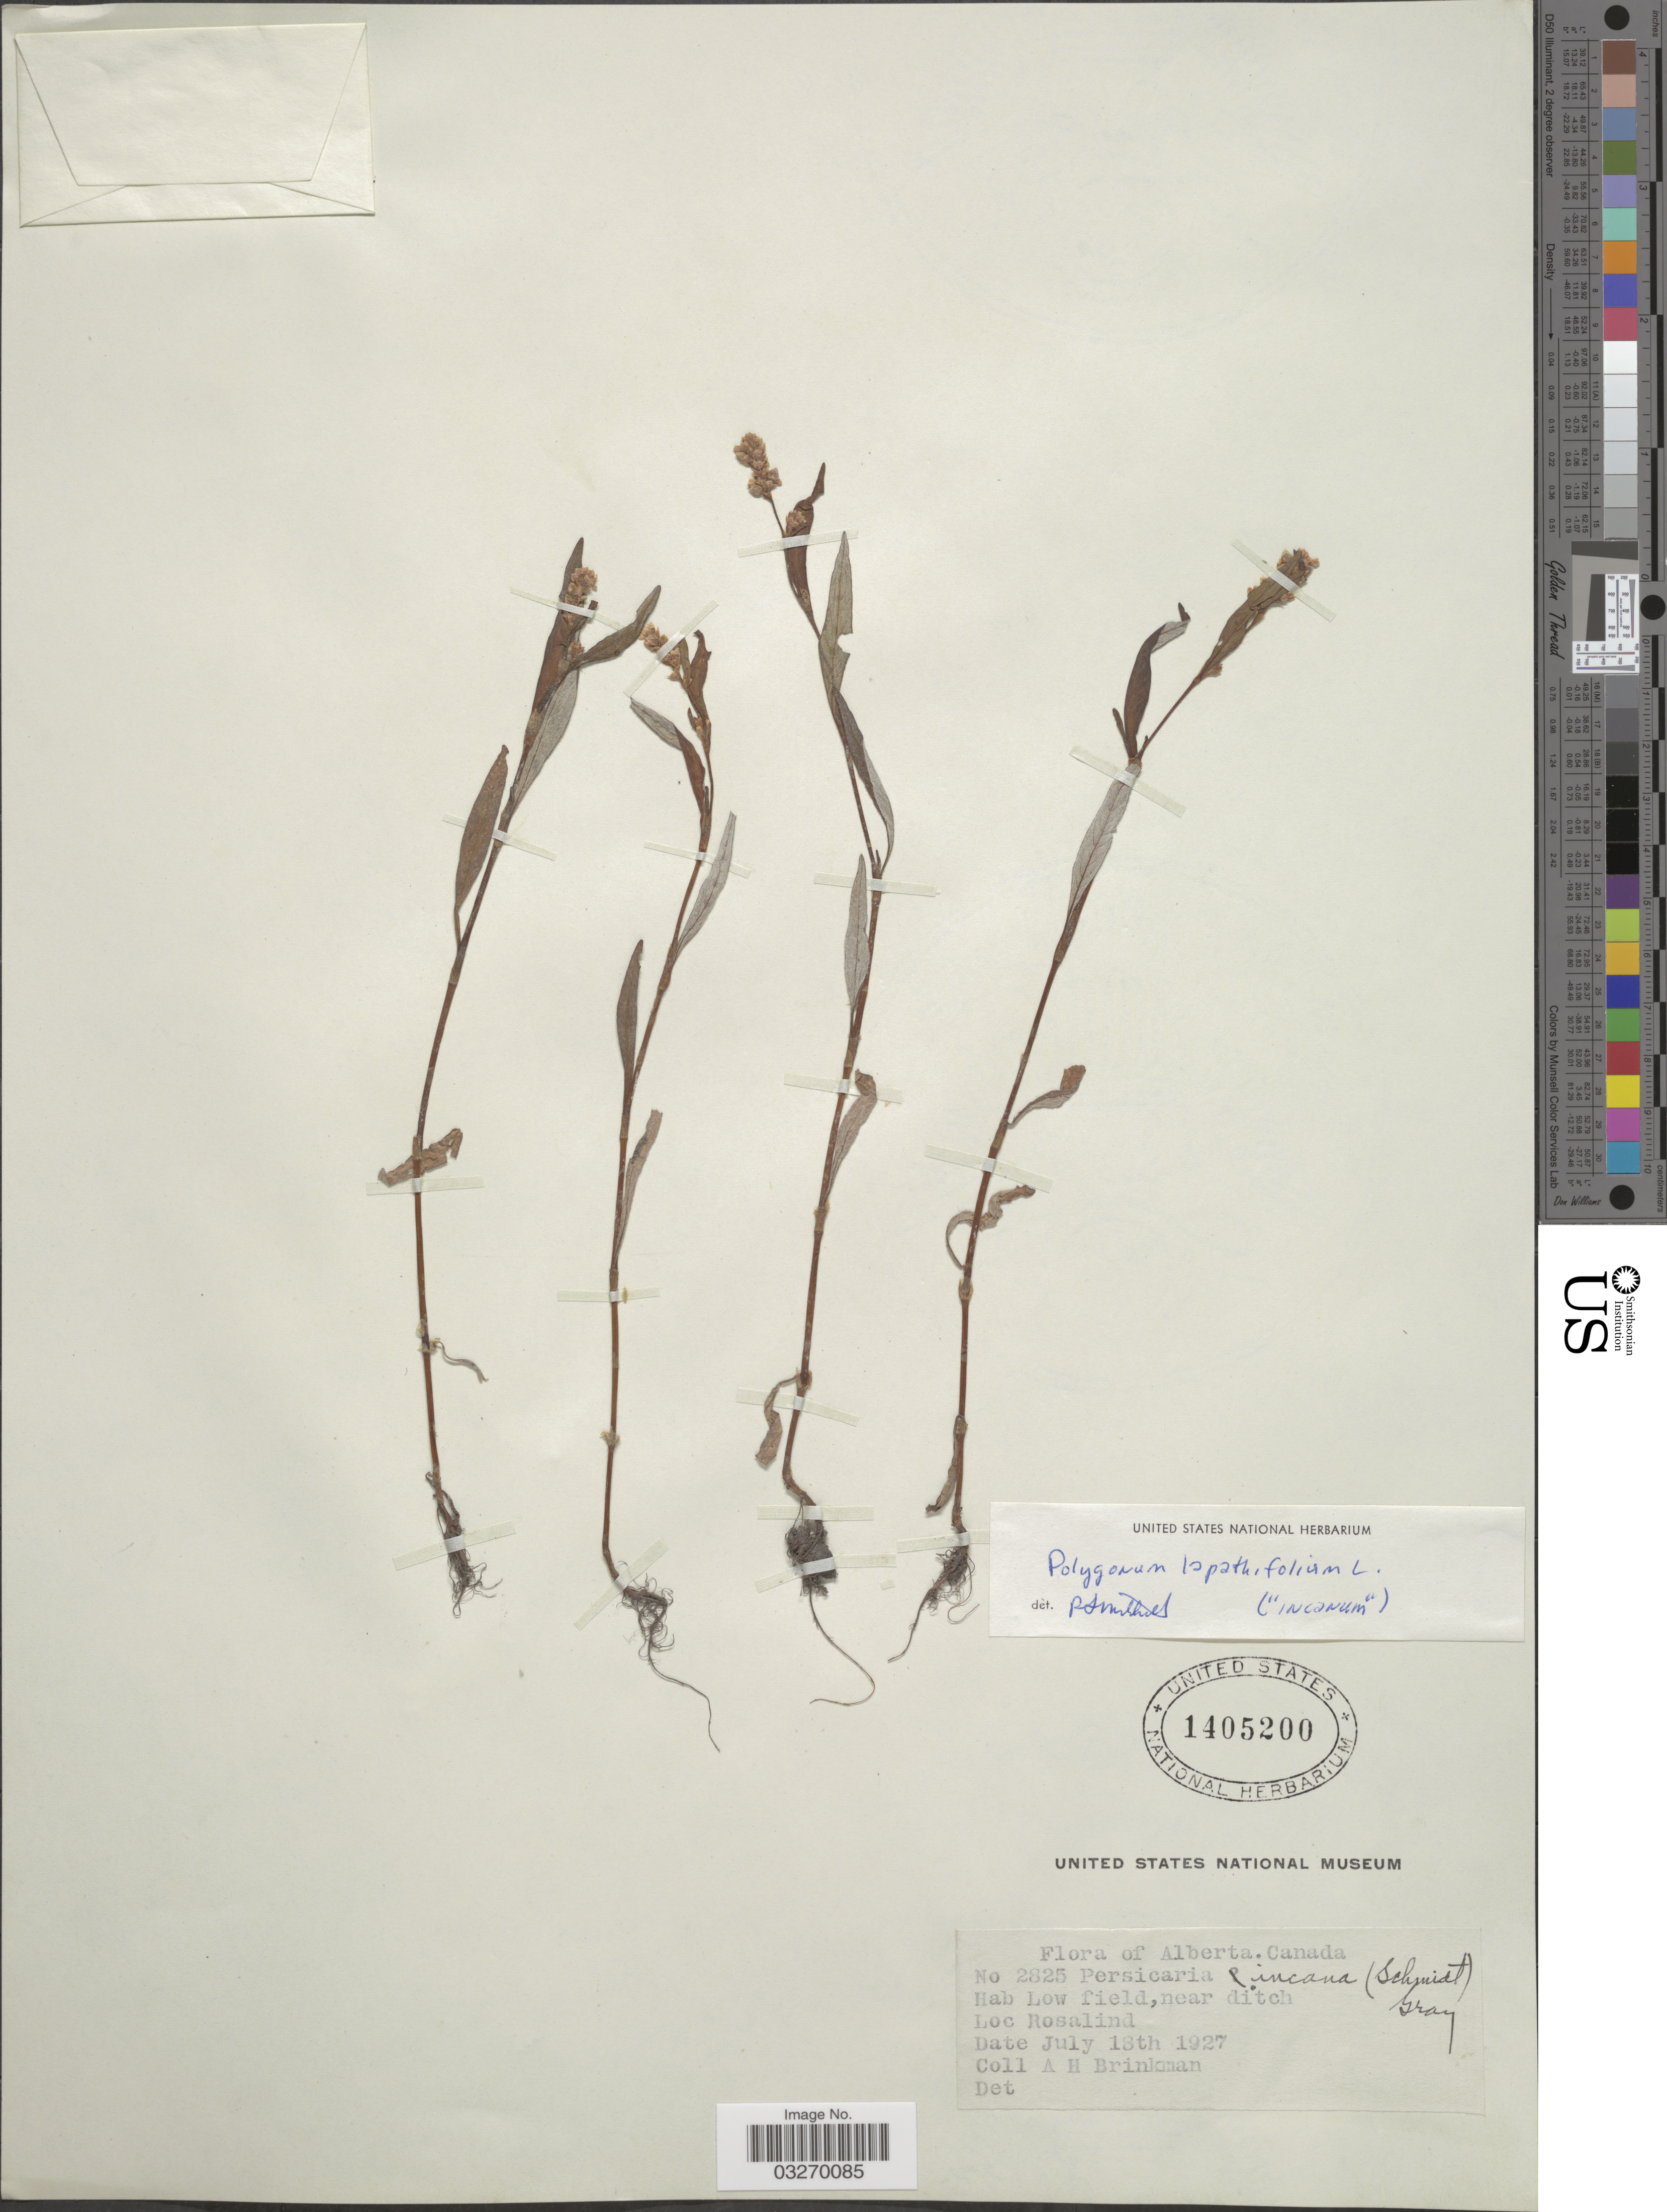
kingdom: Plantae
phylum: Tracheophyta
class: Magnoliopsida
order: Caryophyllales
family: Polygonaceae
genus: Persicaria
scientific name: Persicaria lapathifolia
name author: (L.) Delarbre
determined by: Atha, D. E.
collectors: A. Brinkman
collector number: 2825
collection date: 1927-07-18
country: Canada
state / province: Alberta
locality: Low field, near ditch. Rosalind.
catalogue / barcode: US 1405200